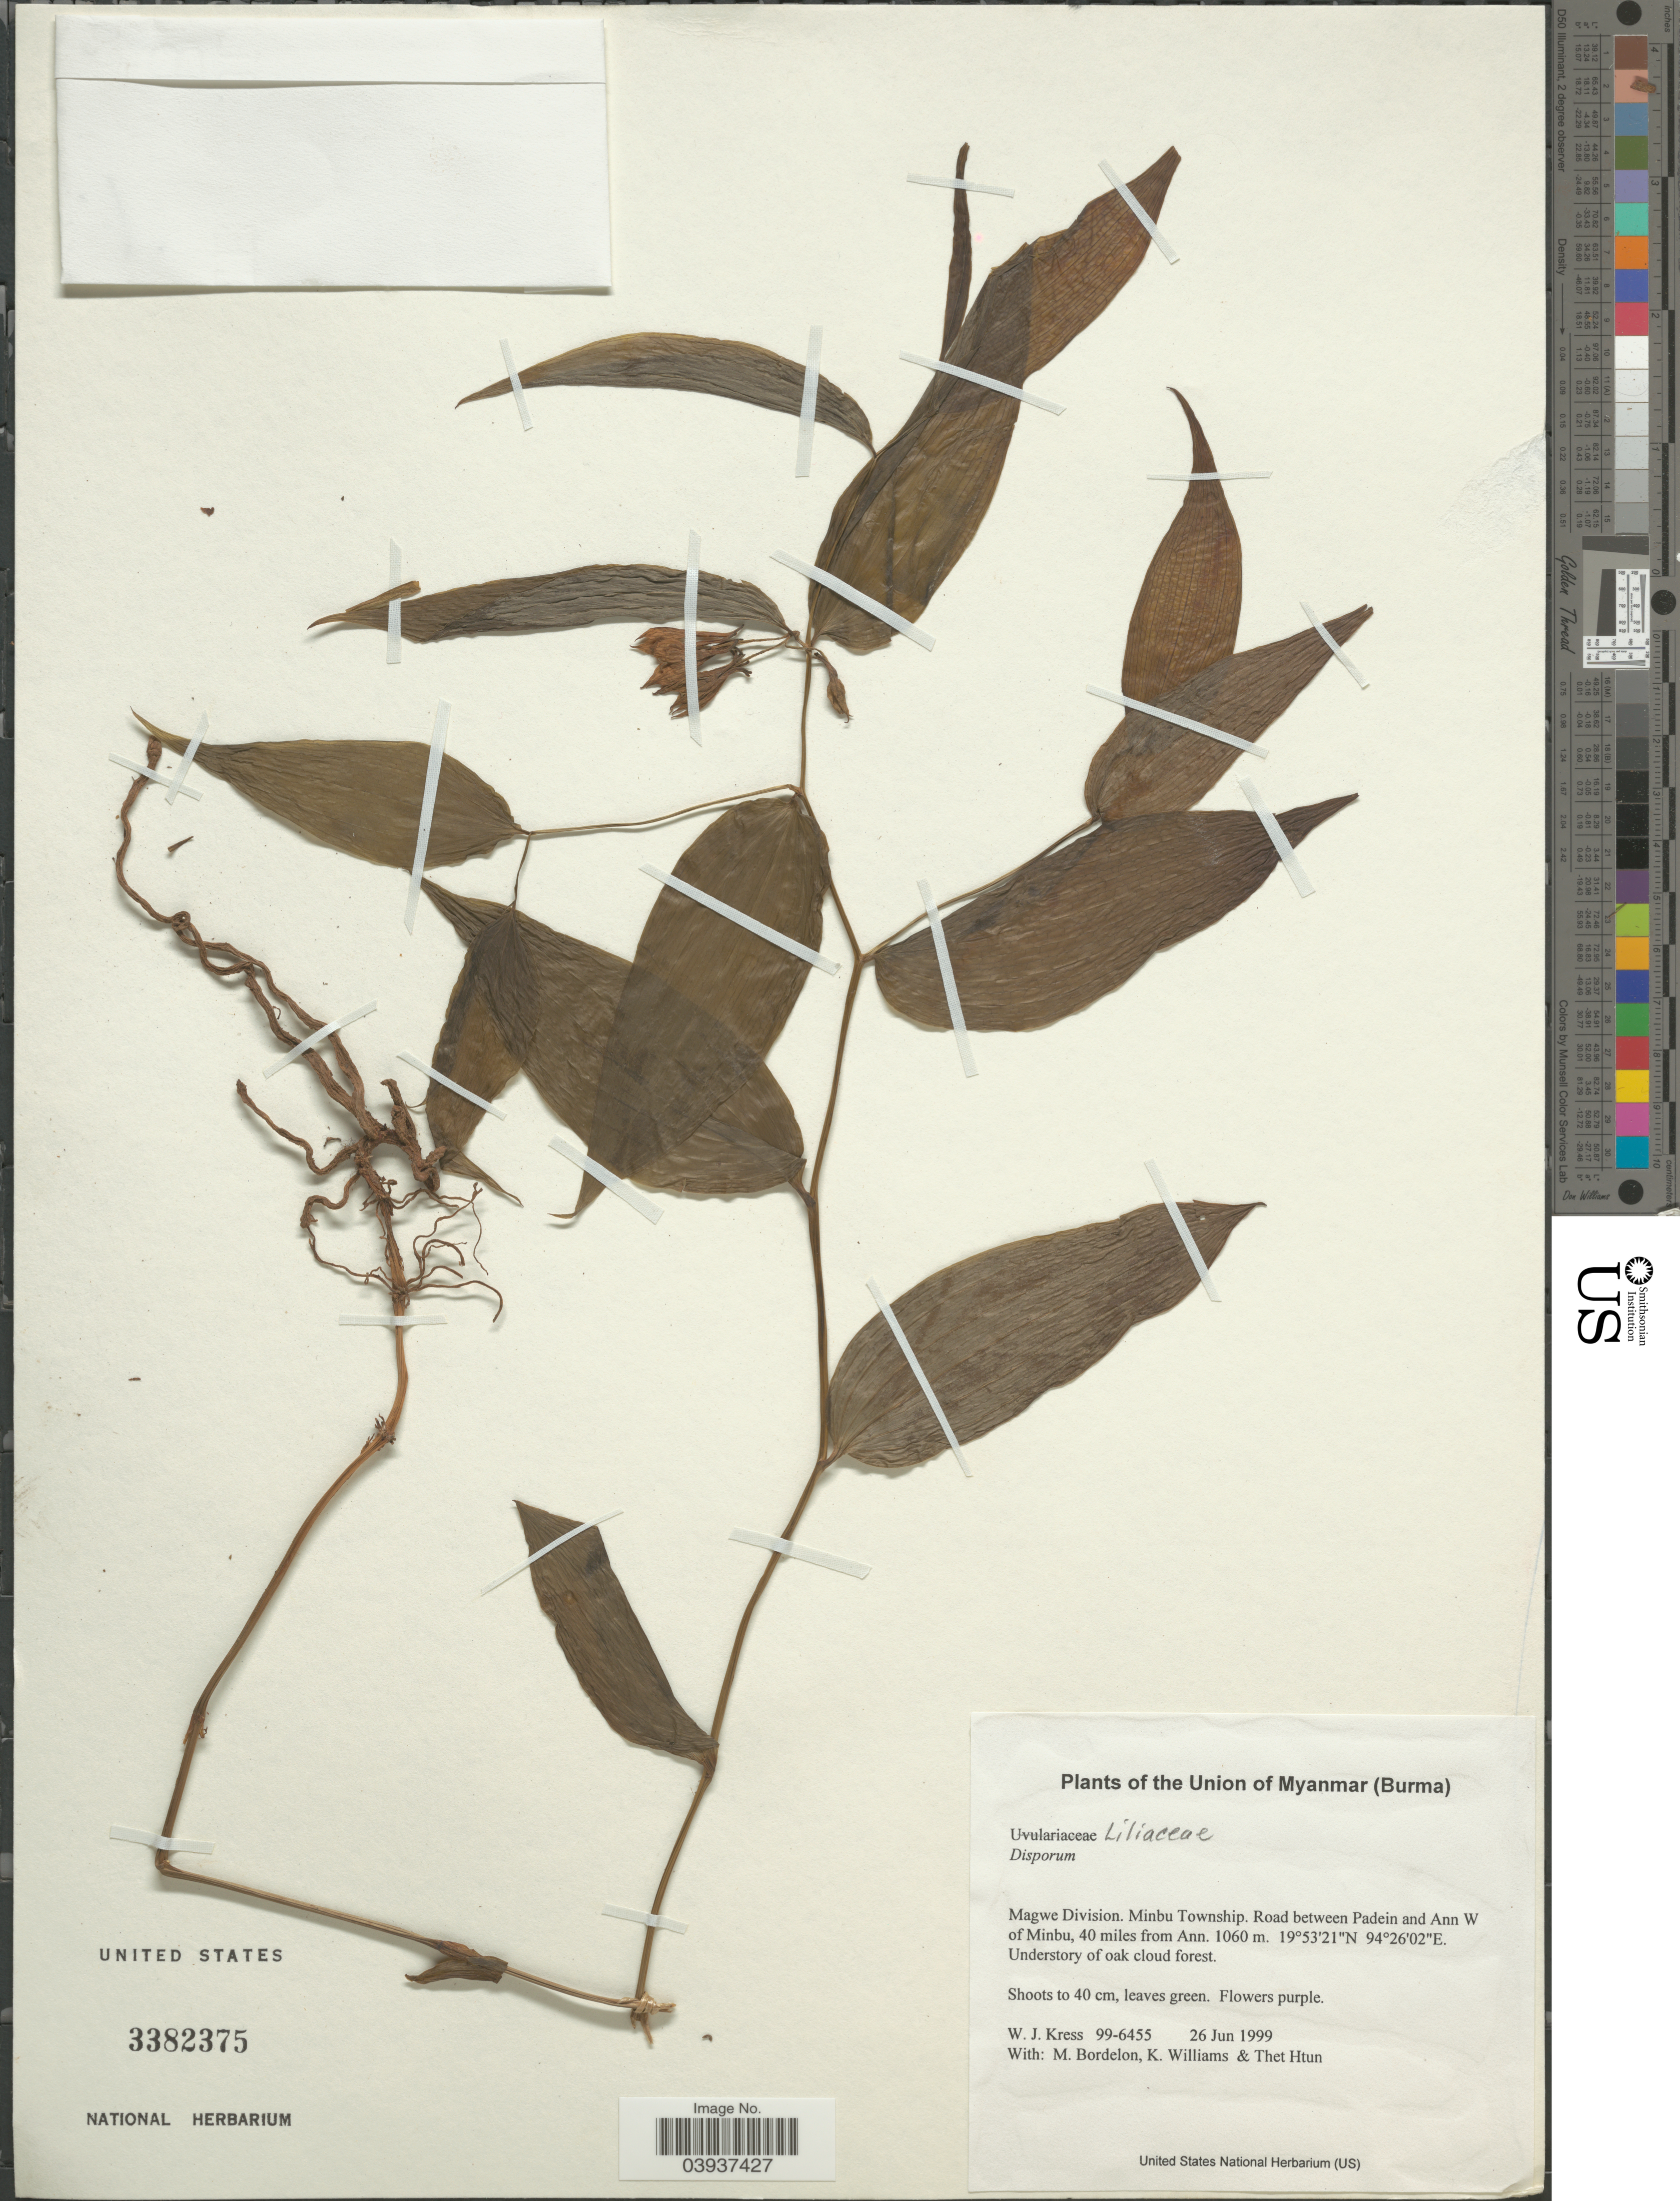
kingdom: Plantae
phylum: Tracheophyta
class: Liliopsida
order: Liliales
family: Colchicaceae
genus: Disporum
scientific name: Disporum sp.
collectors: W. J. Kress, M. Bordelon, K. Williams & Thet Htun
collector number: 99-6455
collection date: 1999-06-26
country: Myanmar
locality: Union of Myanmar (Burma). Magwe Division. Minbu Township. Road between Padein and Ann W of Minbu, 40 miles from Ann.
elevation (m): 1060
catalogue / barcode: US 3382375